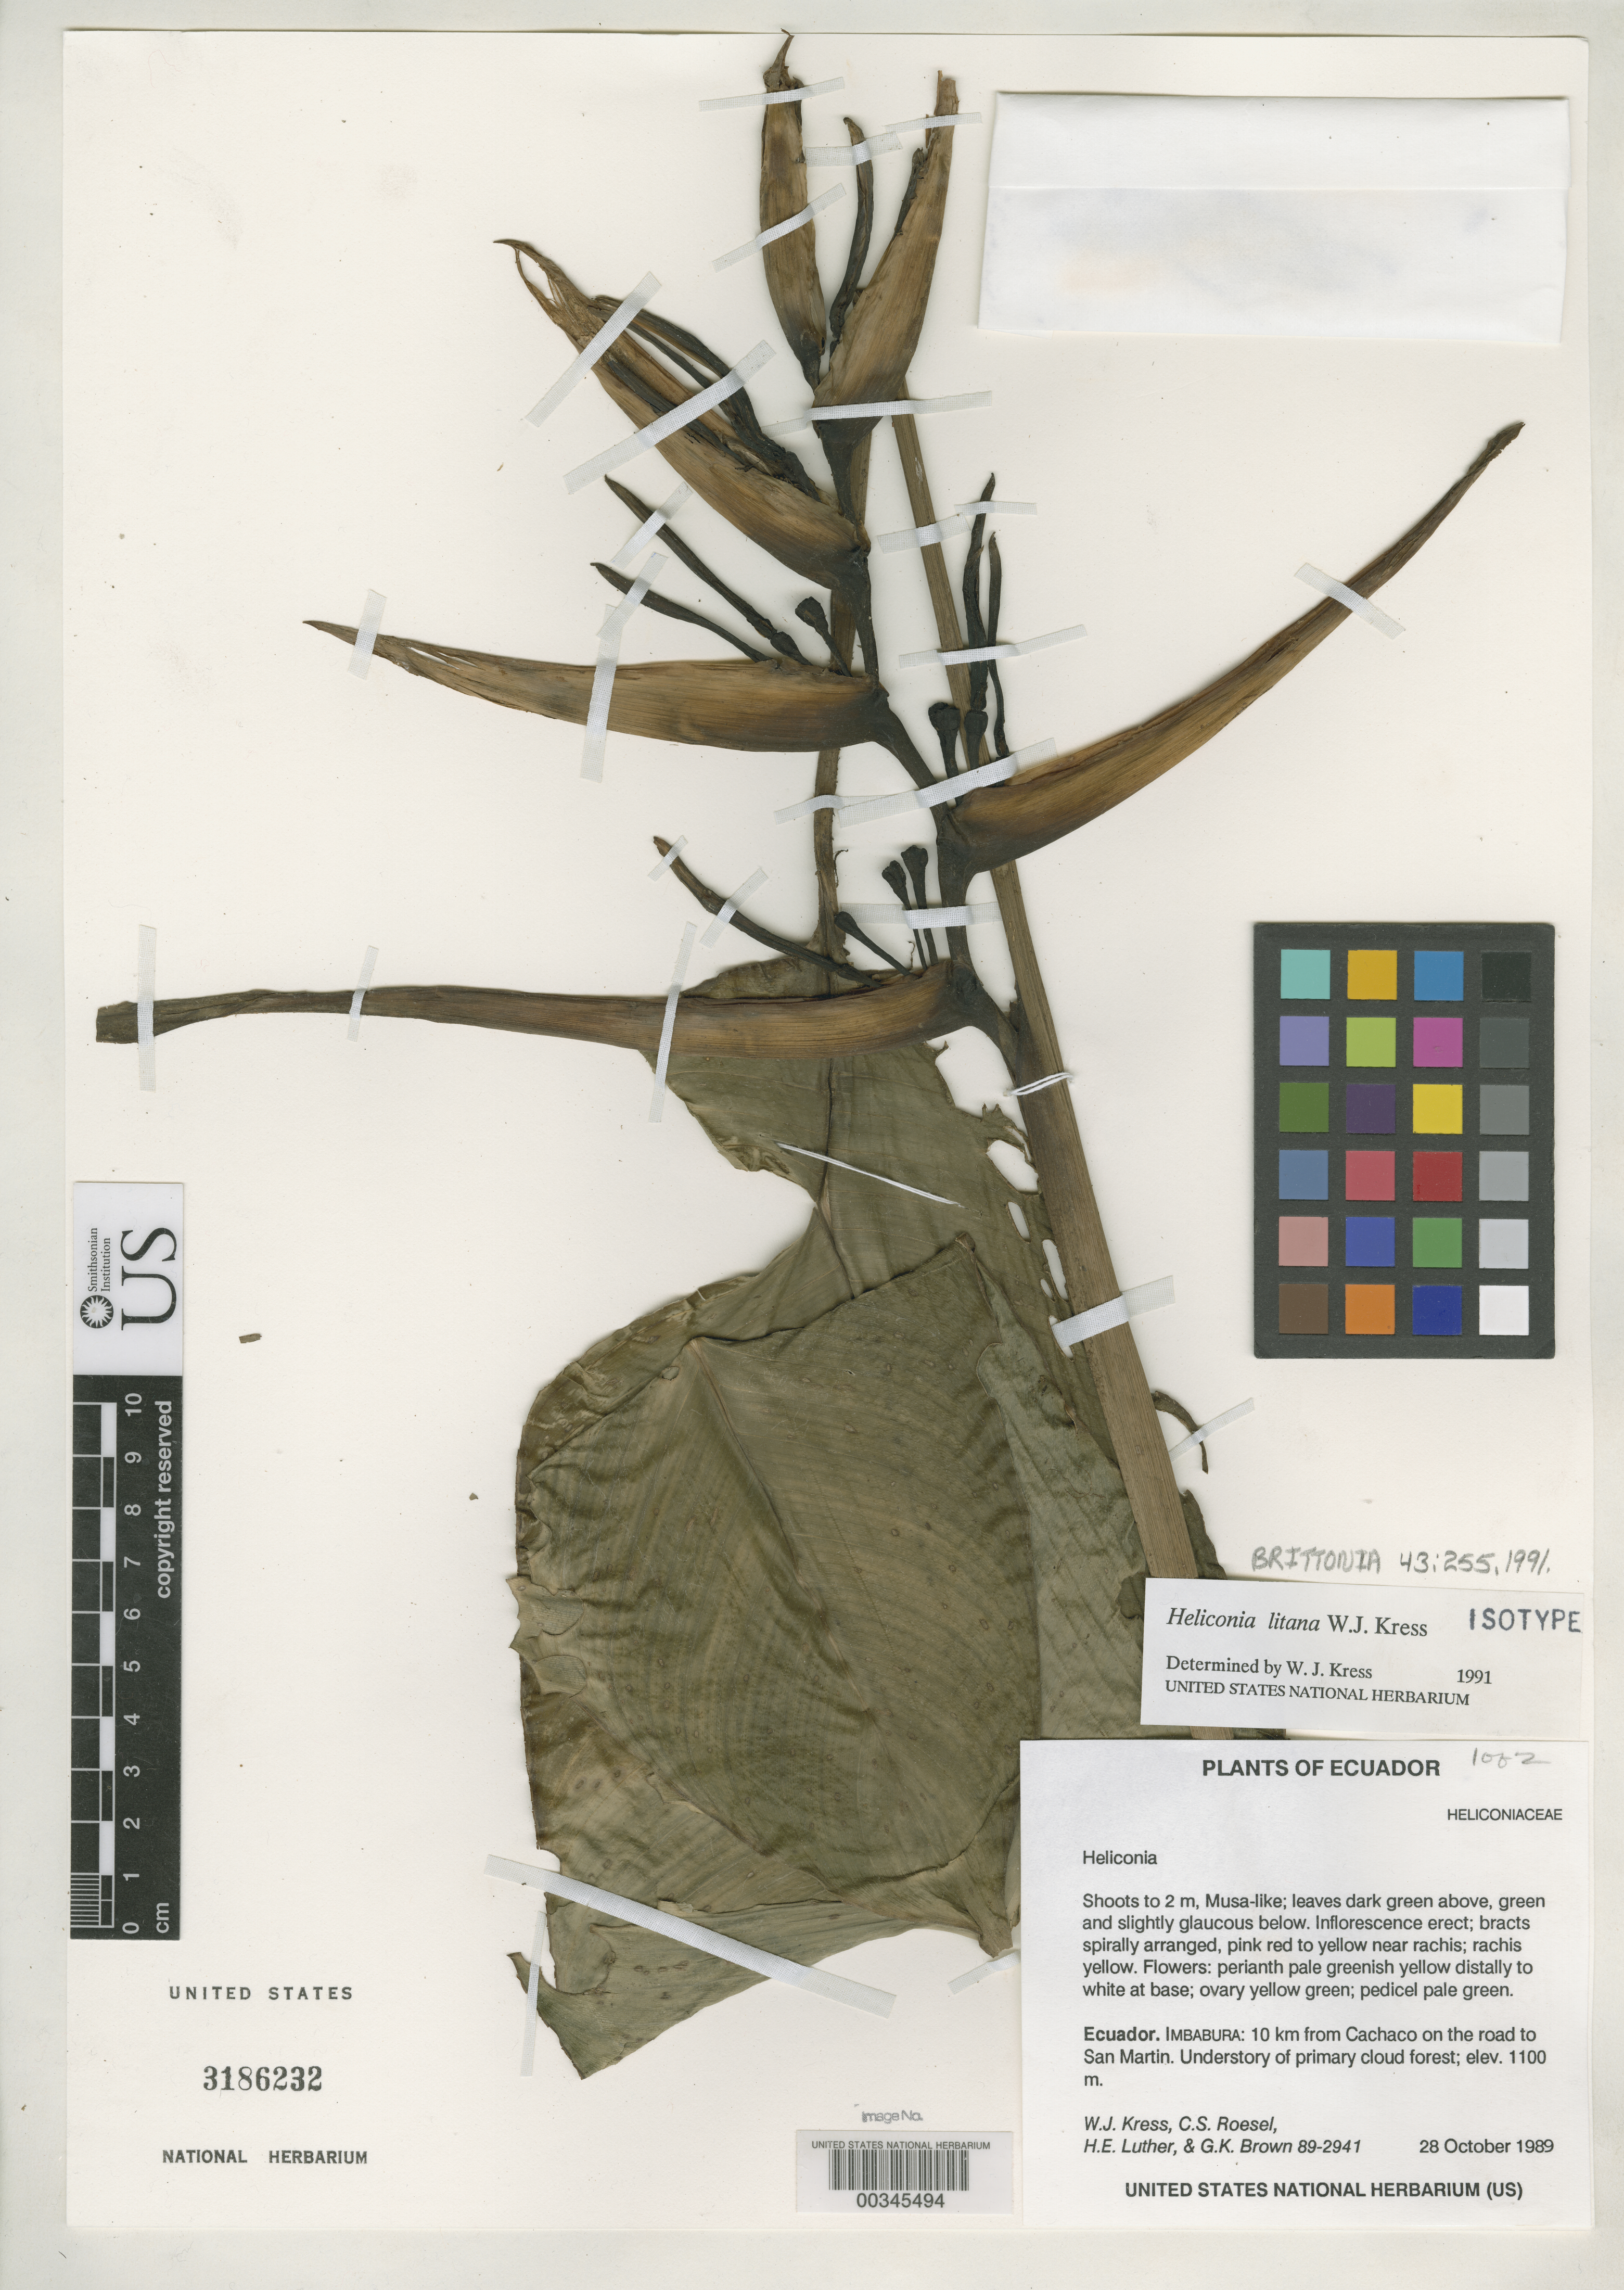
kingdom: Plantae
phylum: Tracheophyta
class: Liliopsida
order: Zingiberales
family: Heliconiaceae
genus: Heliconia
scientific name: Heliconia litana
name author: W.J. Kress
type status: Isotype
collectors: W. J. Kress, C. S. Roesel, Harry E. Luther & G. K. Brown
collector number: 89-2941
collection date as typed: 28 Oct 1989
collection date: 1989-10-28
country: Ecuador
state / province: Imbabura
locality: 10 km from Cachacoon road to San Martin.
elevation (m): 1100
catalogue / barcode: US 3186232